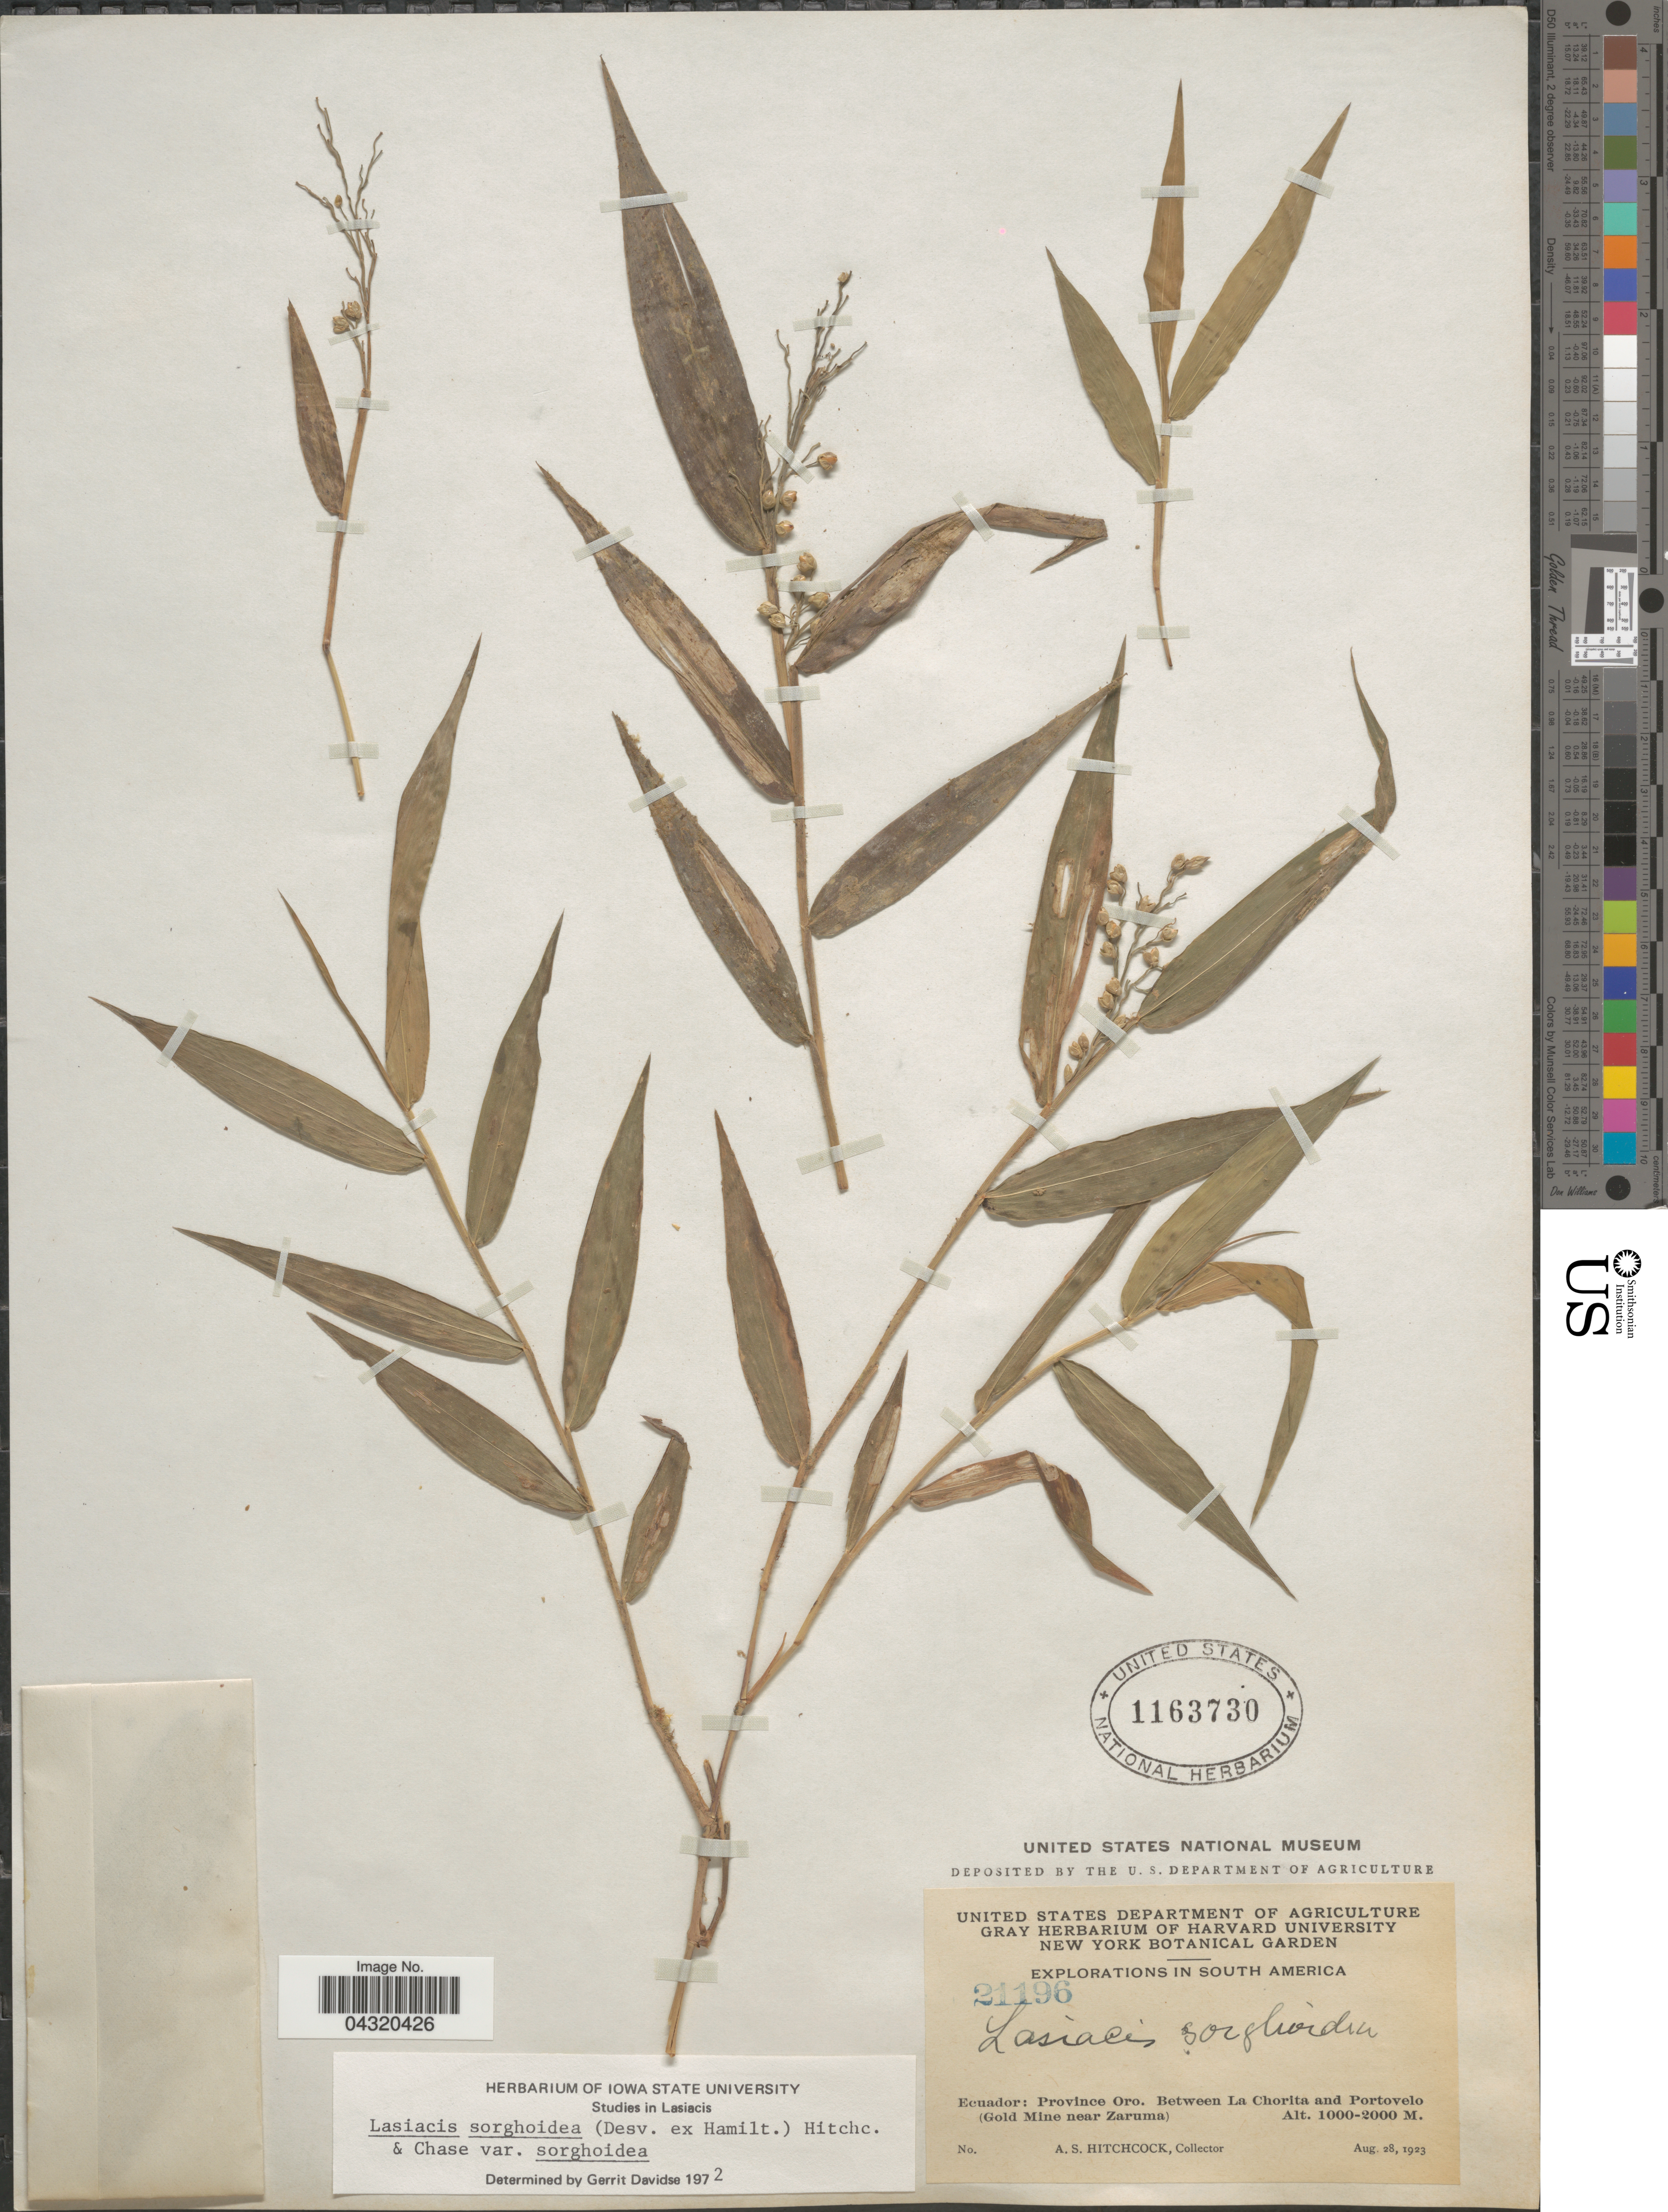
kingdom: Plantae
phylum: Tracheophyta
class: Liliopsida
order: Poales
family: Poaceae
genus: Lasiacis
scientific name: Lasiacis sorghoidea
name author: (Desv. ex Ham.) Hitchc. & Chase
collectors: A. S. Hitchcock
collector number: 21196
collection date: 1923-08-28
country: Ecuador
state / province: El Oro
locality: Explorations in South America. Between La Chorita and Portovelo (Gold Mine near Zaruma).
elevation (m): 1000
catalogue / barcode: US 1163730